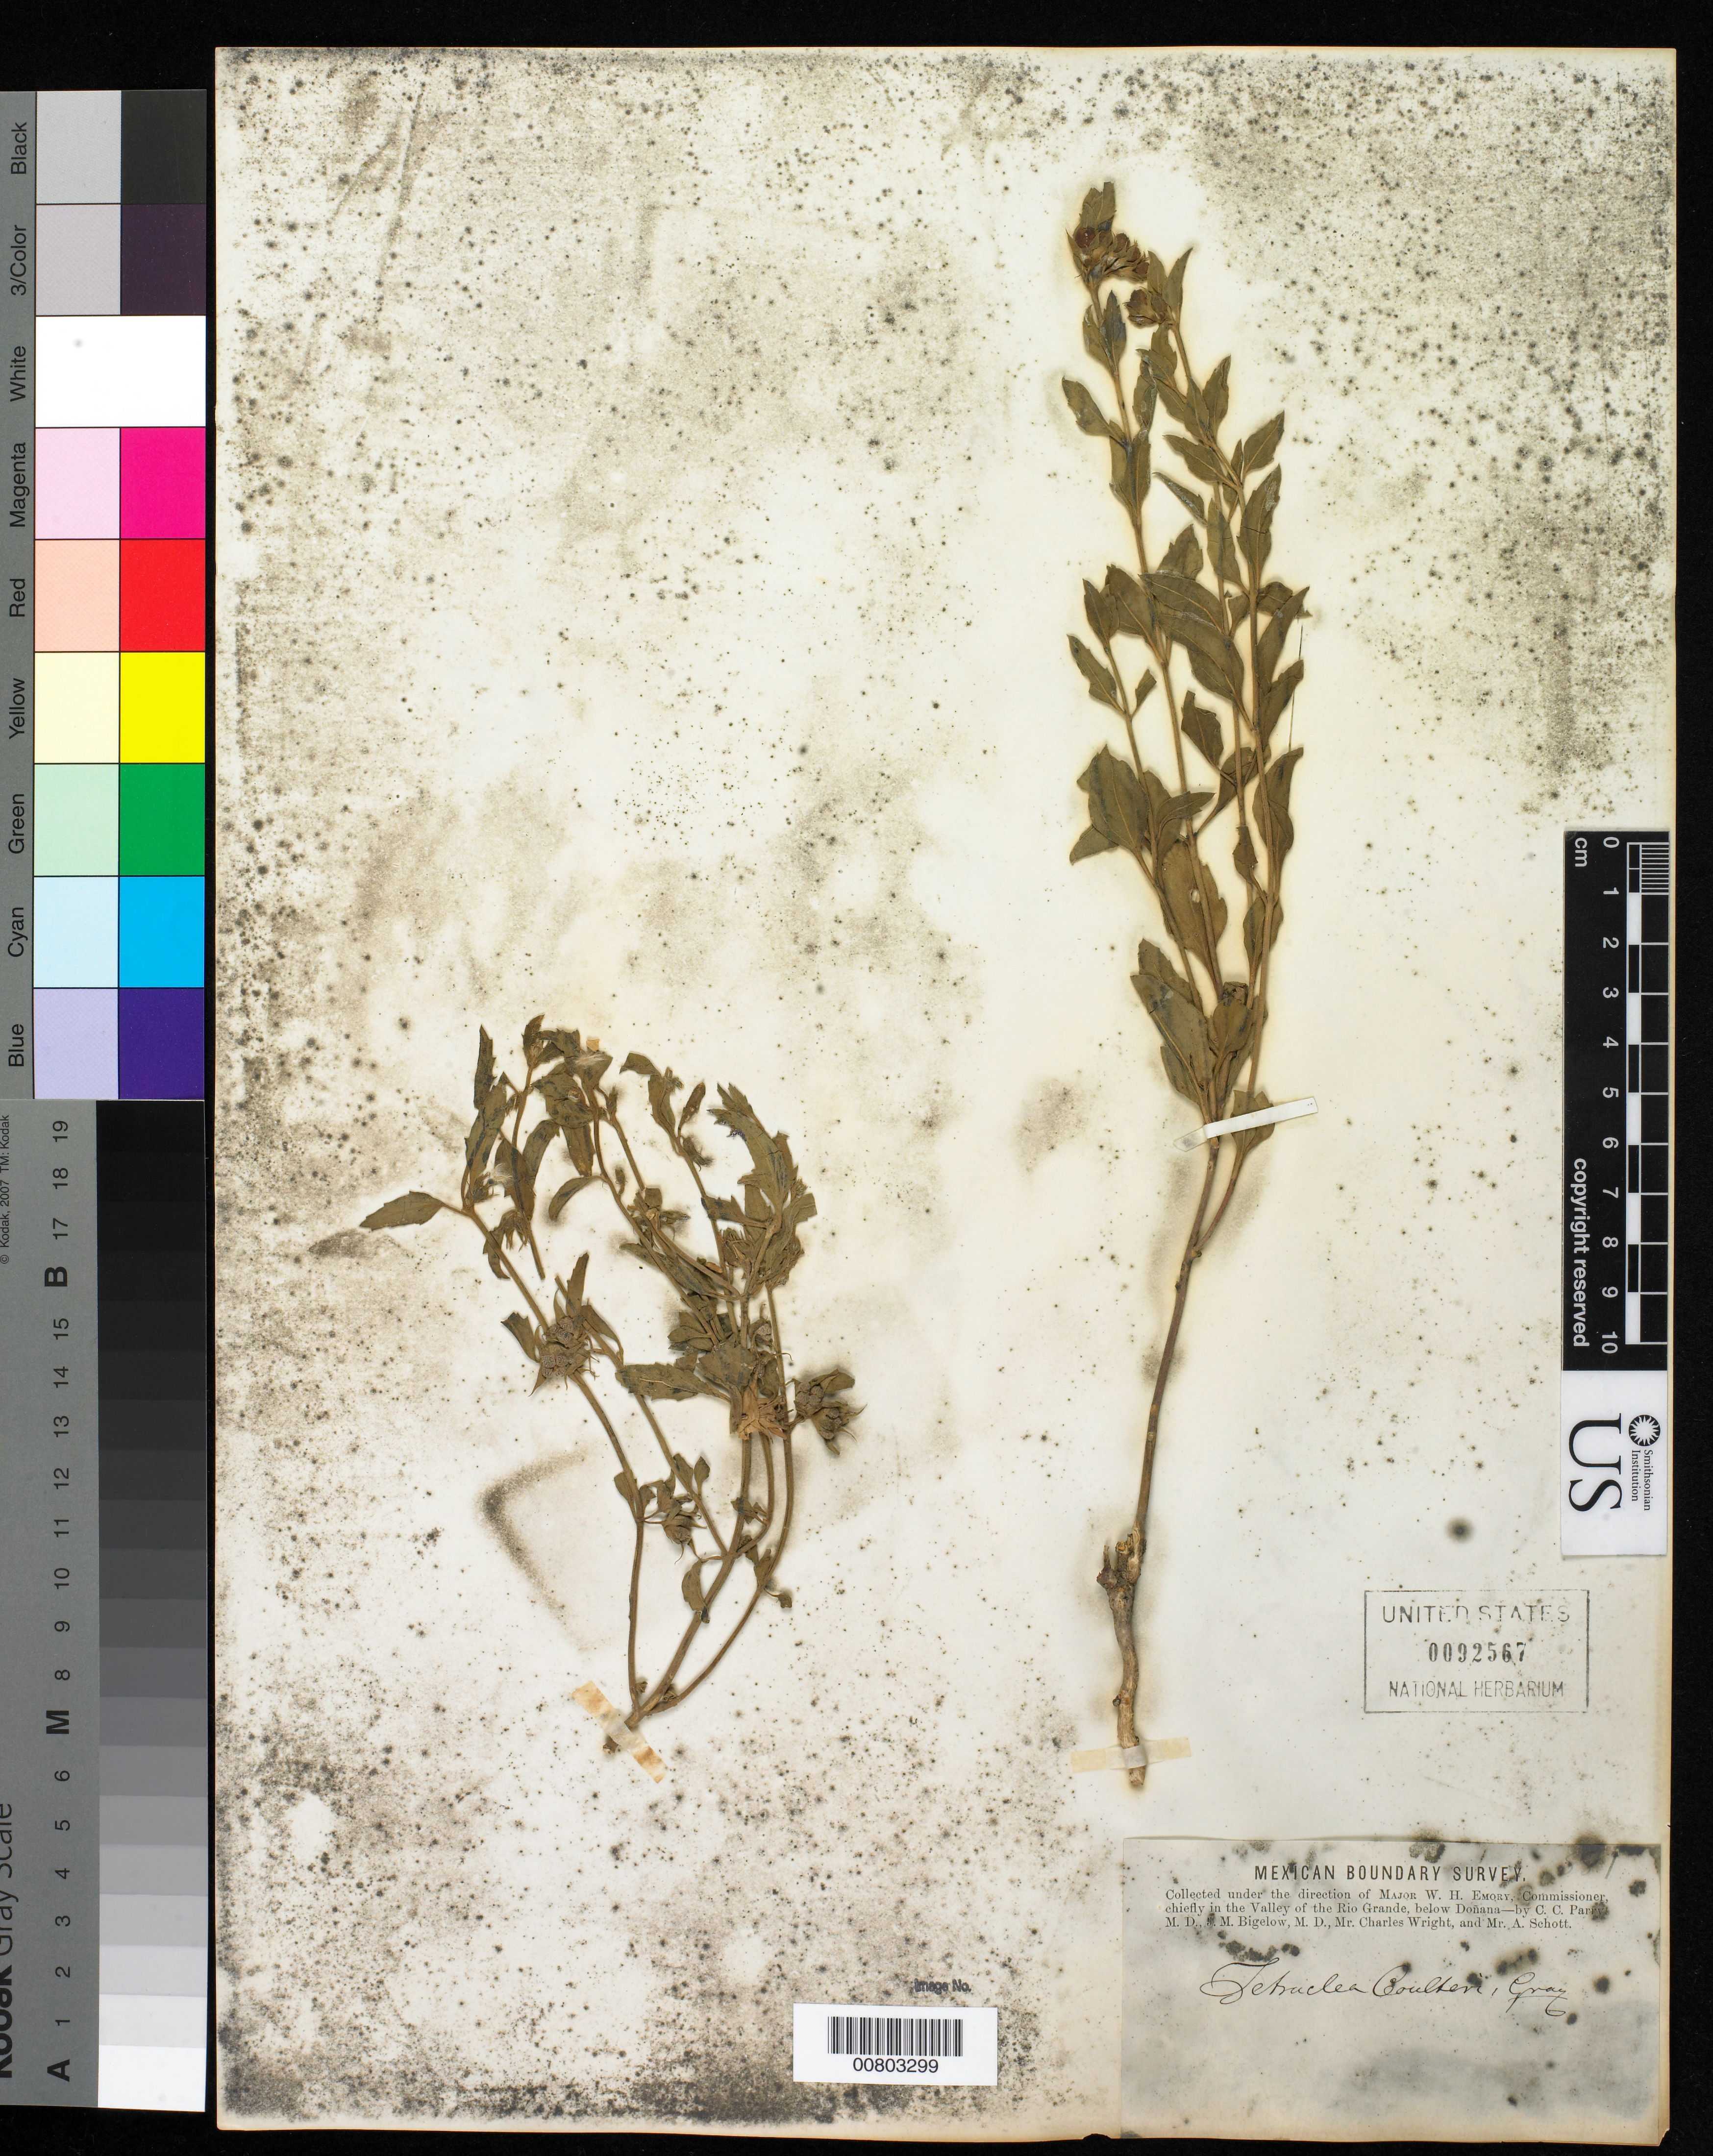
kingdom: Plantae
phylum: Tracheophyta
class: Magnoliopsida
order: Lamiales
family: Lamiaceae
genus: Tetraclea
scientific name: Tetraclea coulteri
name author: A. Gray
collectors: C. C. Parry, J. M. Bigelow, C. Wright & A. C. V. Schott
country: United States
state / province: New Mexico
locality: Valley of the Rio Grande, below Doñana, New Mexico.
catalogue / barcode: US 92567